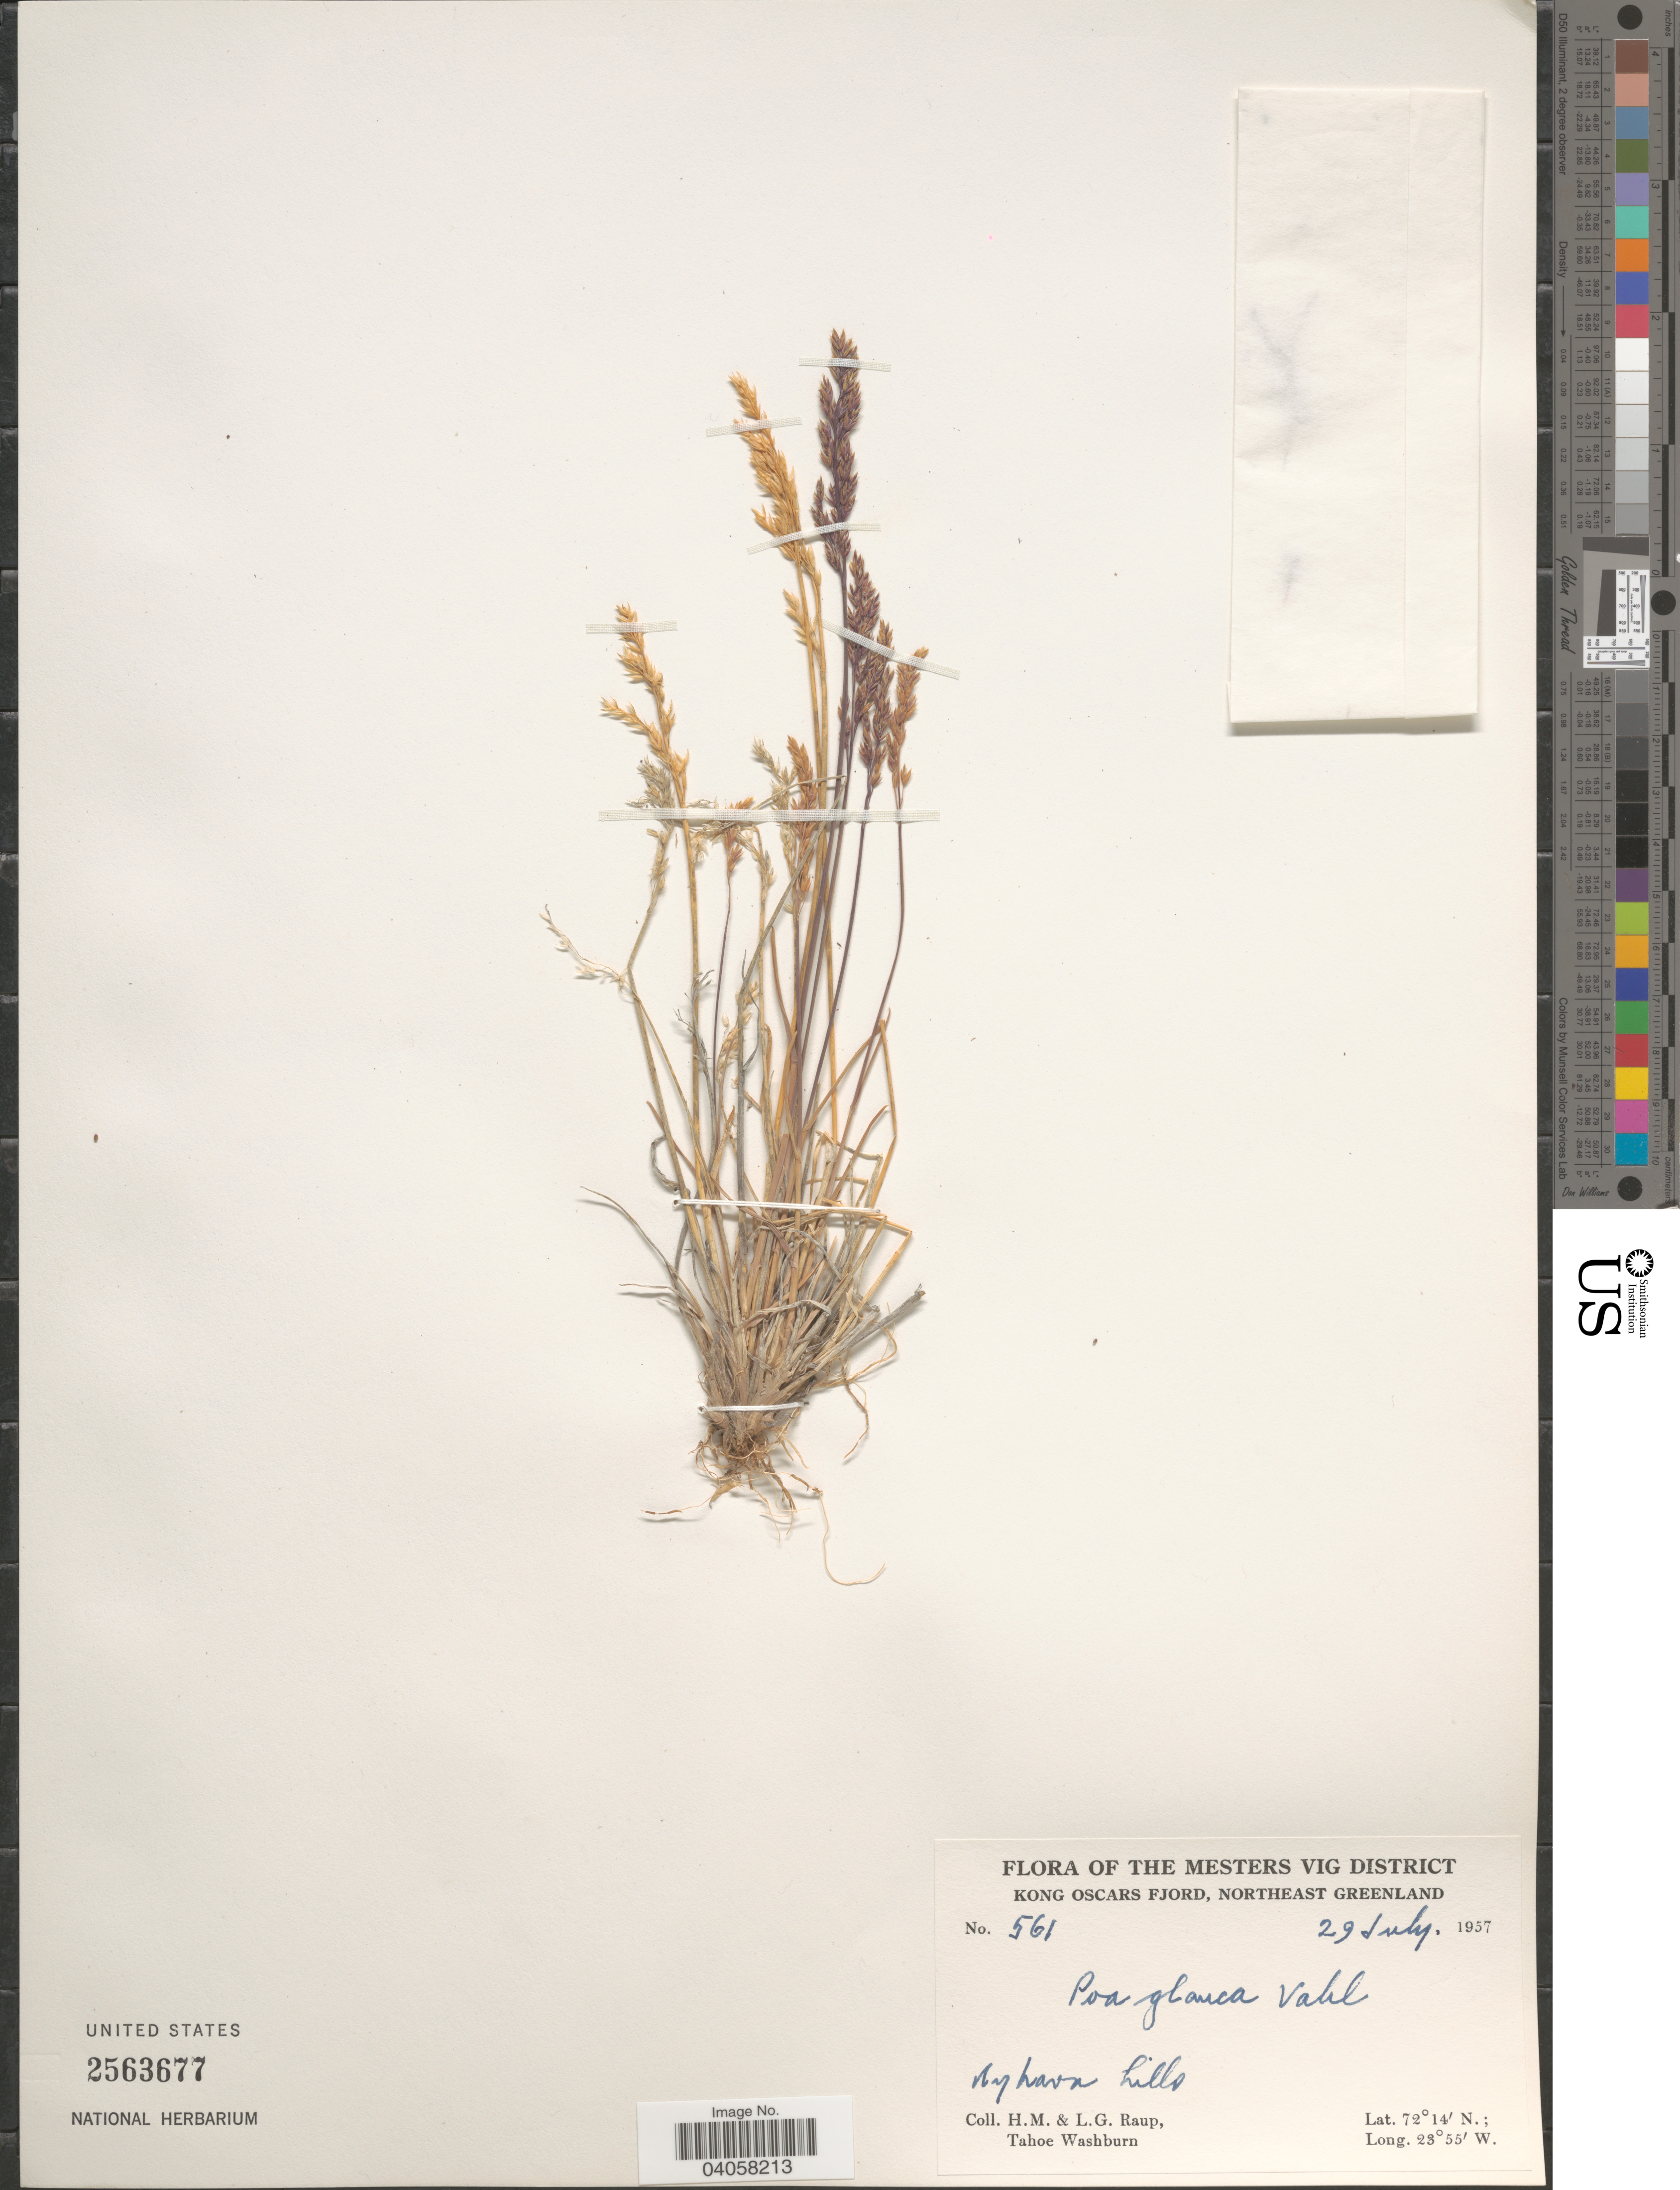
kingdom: Plantae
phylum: Tracheophyta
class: Liliopsida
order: Poales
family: Poaceae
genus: Poa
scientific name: Poa glauca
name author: Vahl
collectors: H. Raup & L. Raup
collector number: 561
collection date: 1957-07-29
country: Greenland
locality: Mesters Vig District. Kong Oscars Fjord, Northeast Greenland. Nyhavn hills.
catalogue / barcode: US 2563677